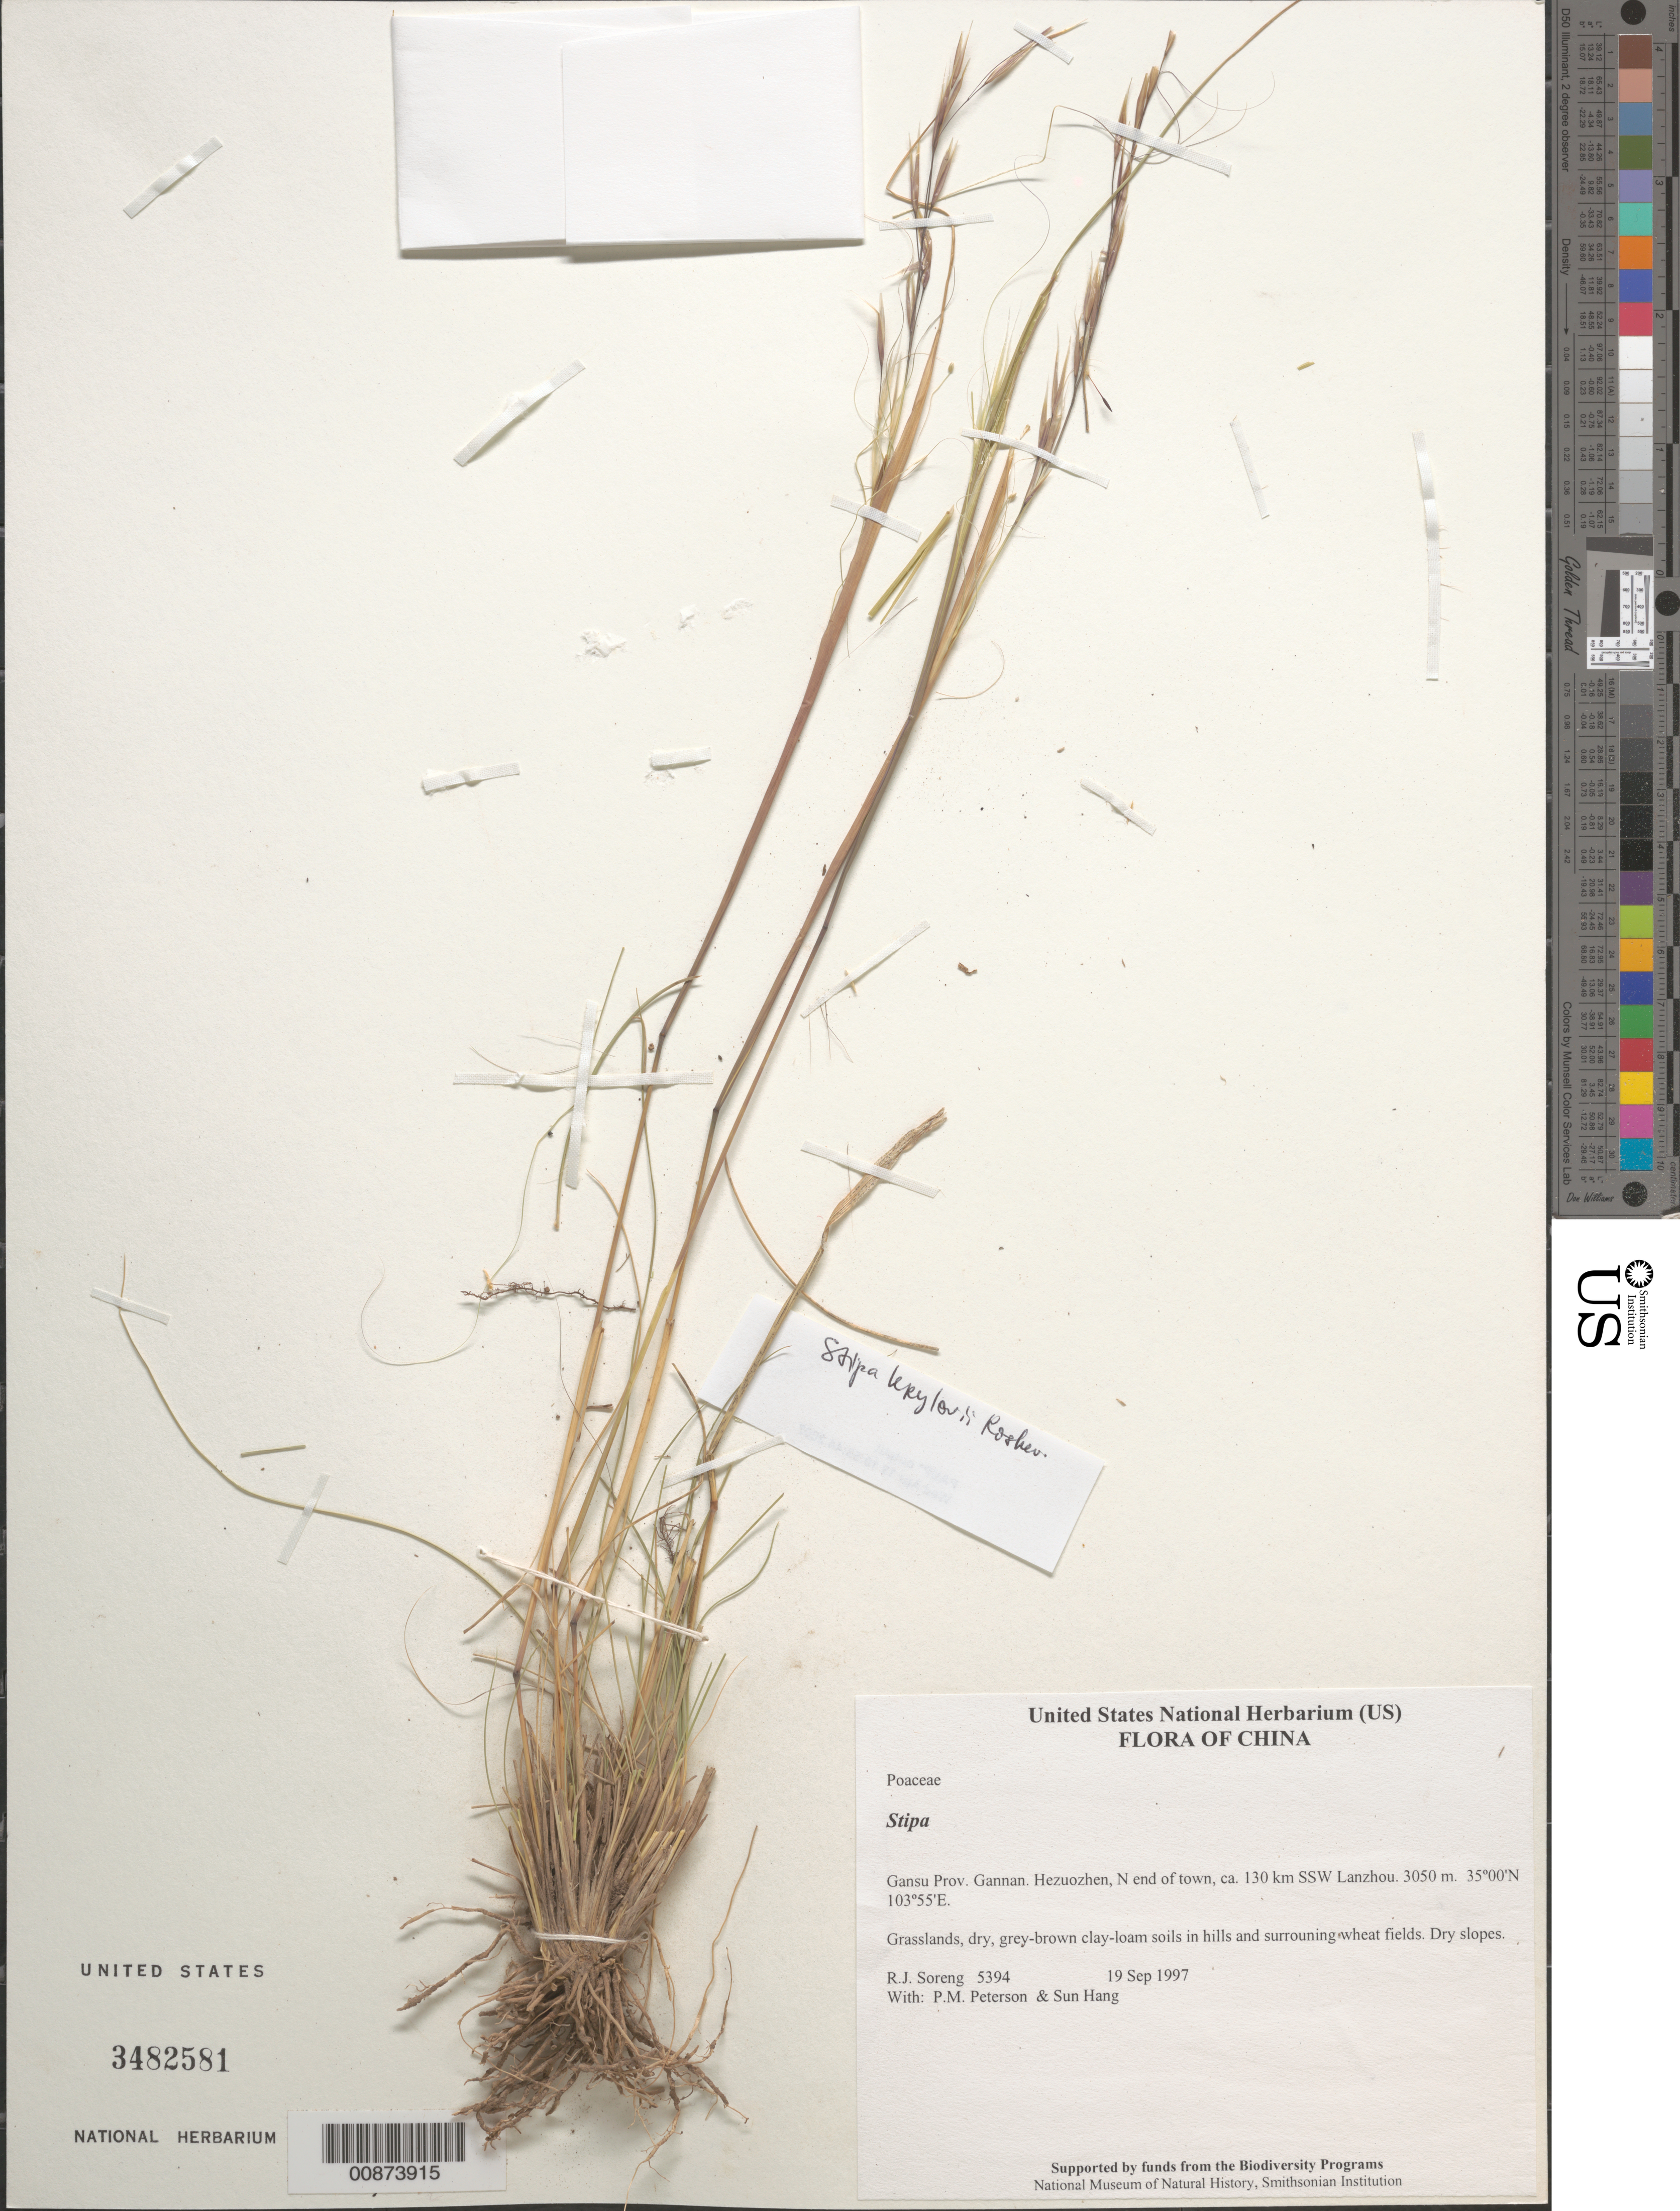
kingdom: Plantae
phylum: Tracheophyta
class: Liliopsida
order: Poales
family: Poaceae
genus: Stipa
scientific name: Stipa krylovii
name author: Roshev.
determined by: Soreng, Robert J., Research Associate (BOT), Smithsonian Institution - National Museum of Natural History (UNITED STATES)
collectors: R. J. Soreng, P. M. Peterson & Sun Hang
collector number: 5394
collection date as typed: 19 Sep 1997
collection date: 1997-09-19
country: China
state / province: Gansu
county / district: Gannan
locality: Hezuozhen, N end of town, ca. 130 km SSW Lanzhou.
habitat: Grasslands, dry, grey-brown clay-loam soils in hills and surrouning wheat fields.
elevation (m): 3050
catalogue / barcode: US 3482581